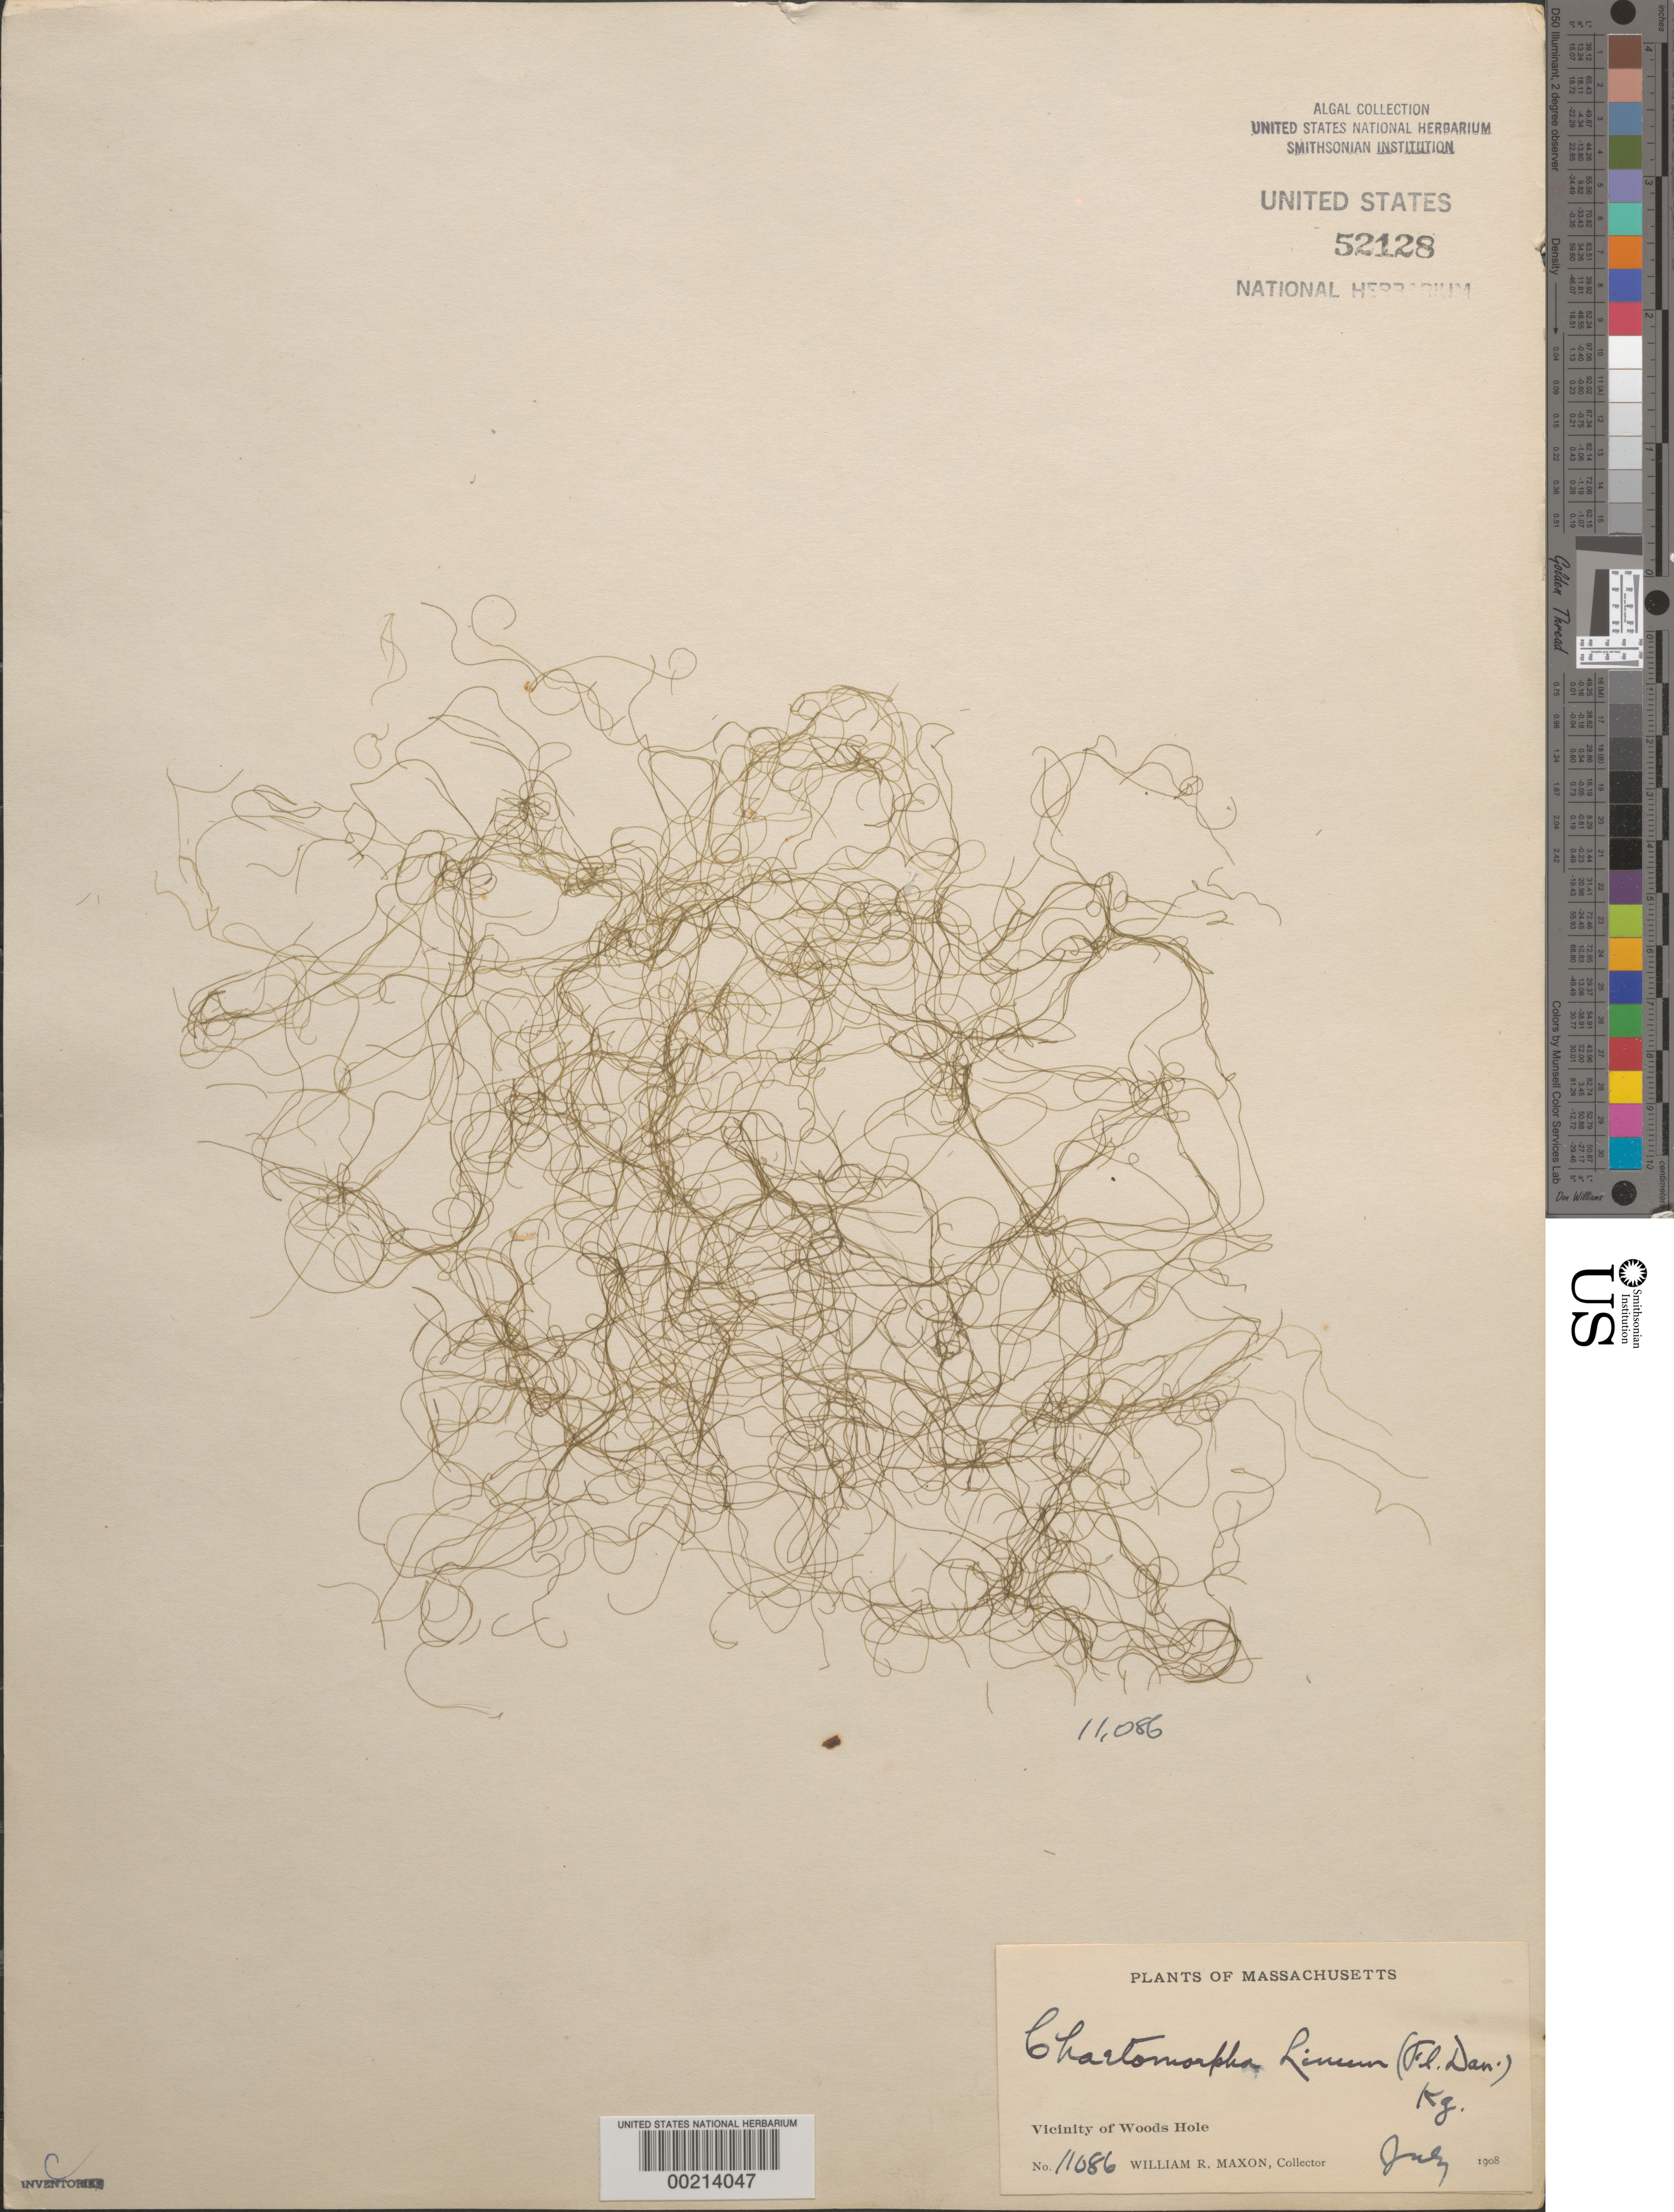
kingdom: Plantae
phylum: Chlorophyta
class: Ulvophyceae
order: Cladophorales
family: Cladophoraceae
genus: Chaetomorpha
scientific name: Chaetomorpha linum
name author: (O.F. Muell.) Kütz.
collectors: W. R. Maxon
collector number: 11086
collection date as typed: Jul 1908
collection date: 1908-07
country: United States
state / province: Massachusetts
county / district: Barnstable County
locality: Woods Hole area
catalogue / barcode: US 52128